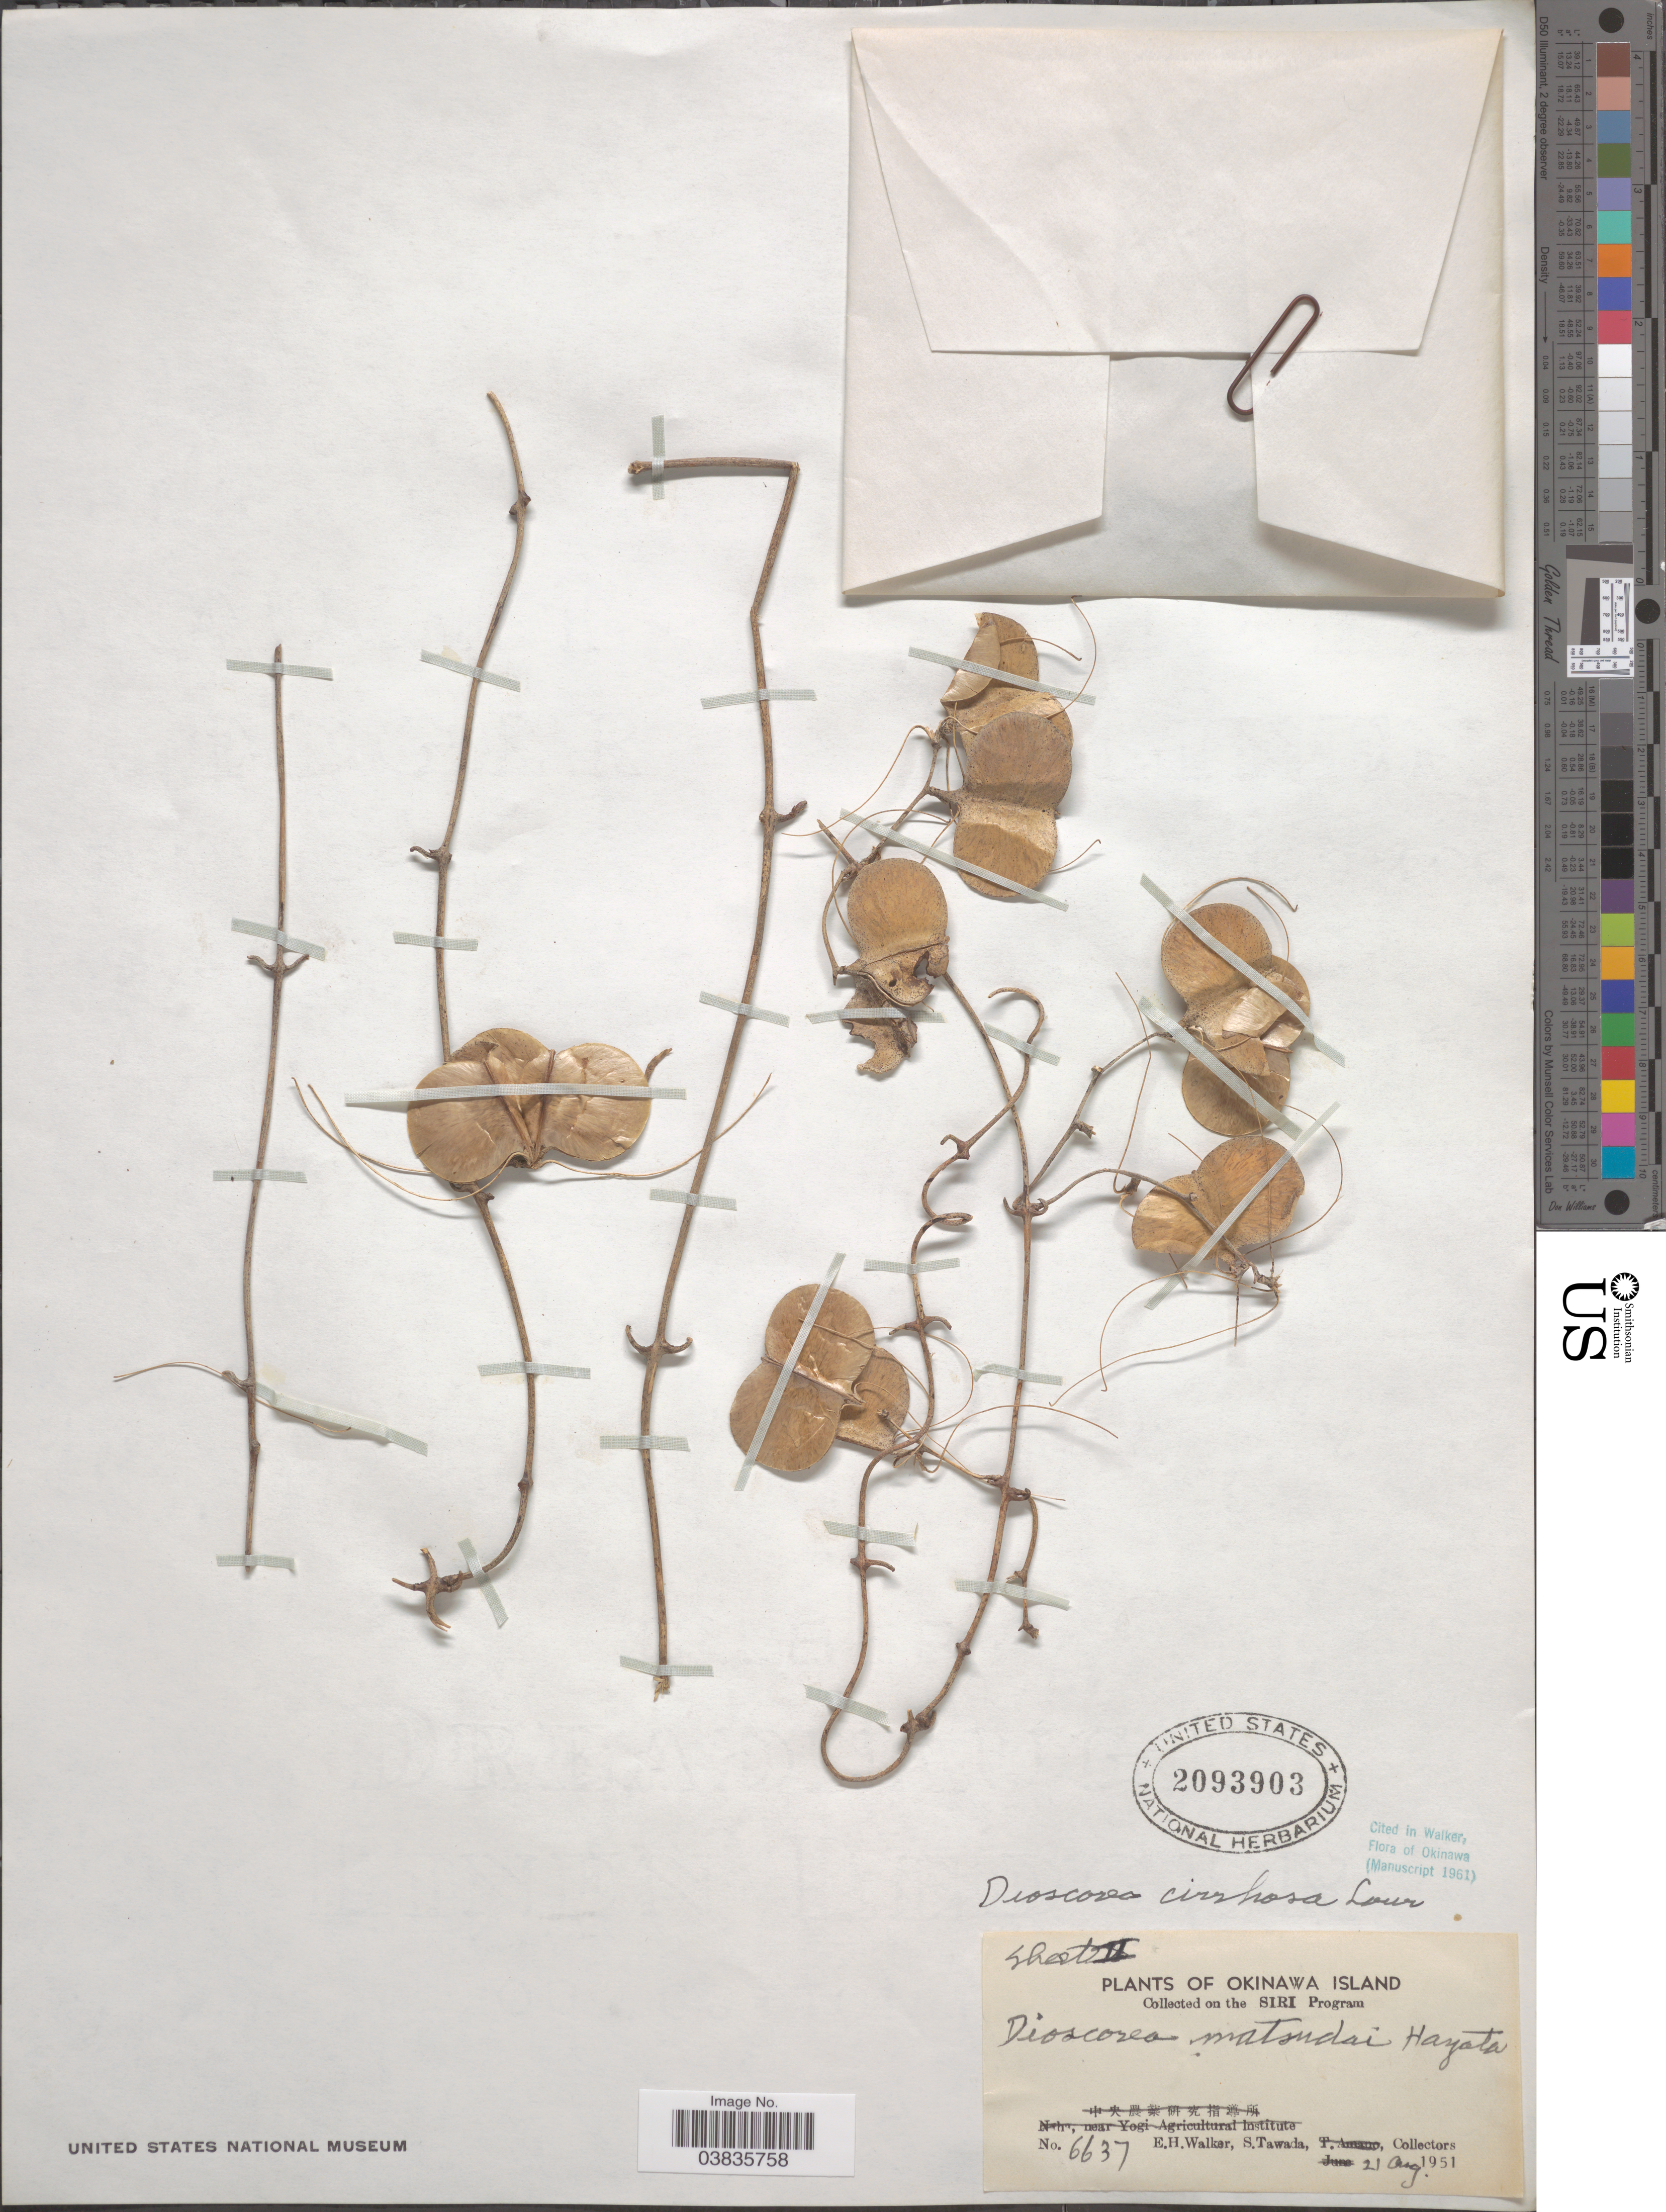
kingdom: Plantae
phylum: Tracheophyta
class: Liliopsida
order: Dioscoreales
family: Dioscoreaceae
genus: Dioscorea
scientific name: Dioscorea cirrhosa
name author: Lour.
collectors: E. H. Walker & S. Tawada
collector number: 6637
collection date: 1951-08-21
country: Japan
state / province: Okinawa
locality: Okinawa Island.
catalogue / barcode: US 2093903